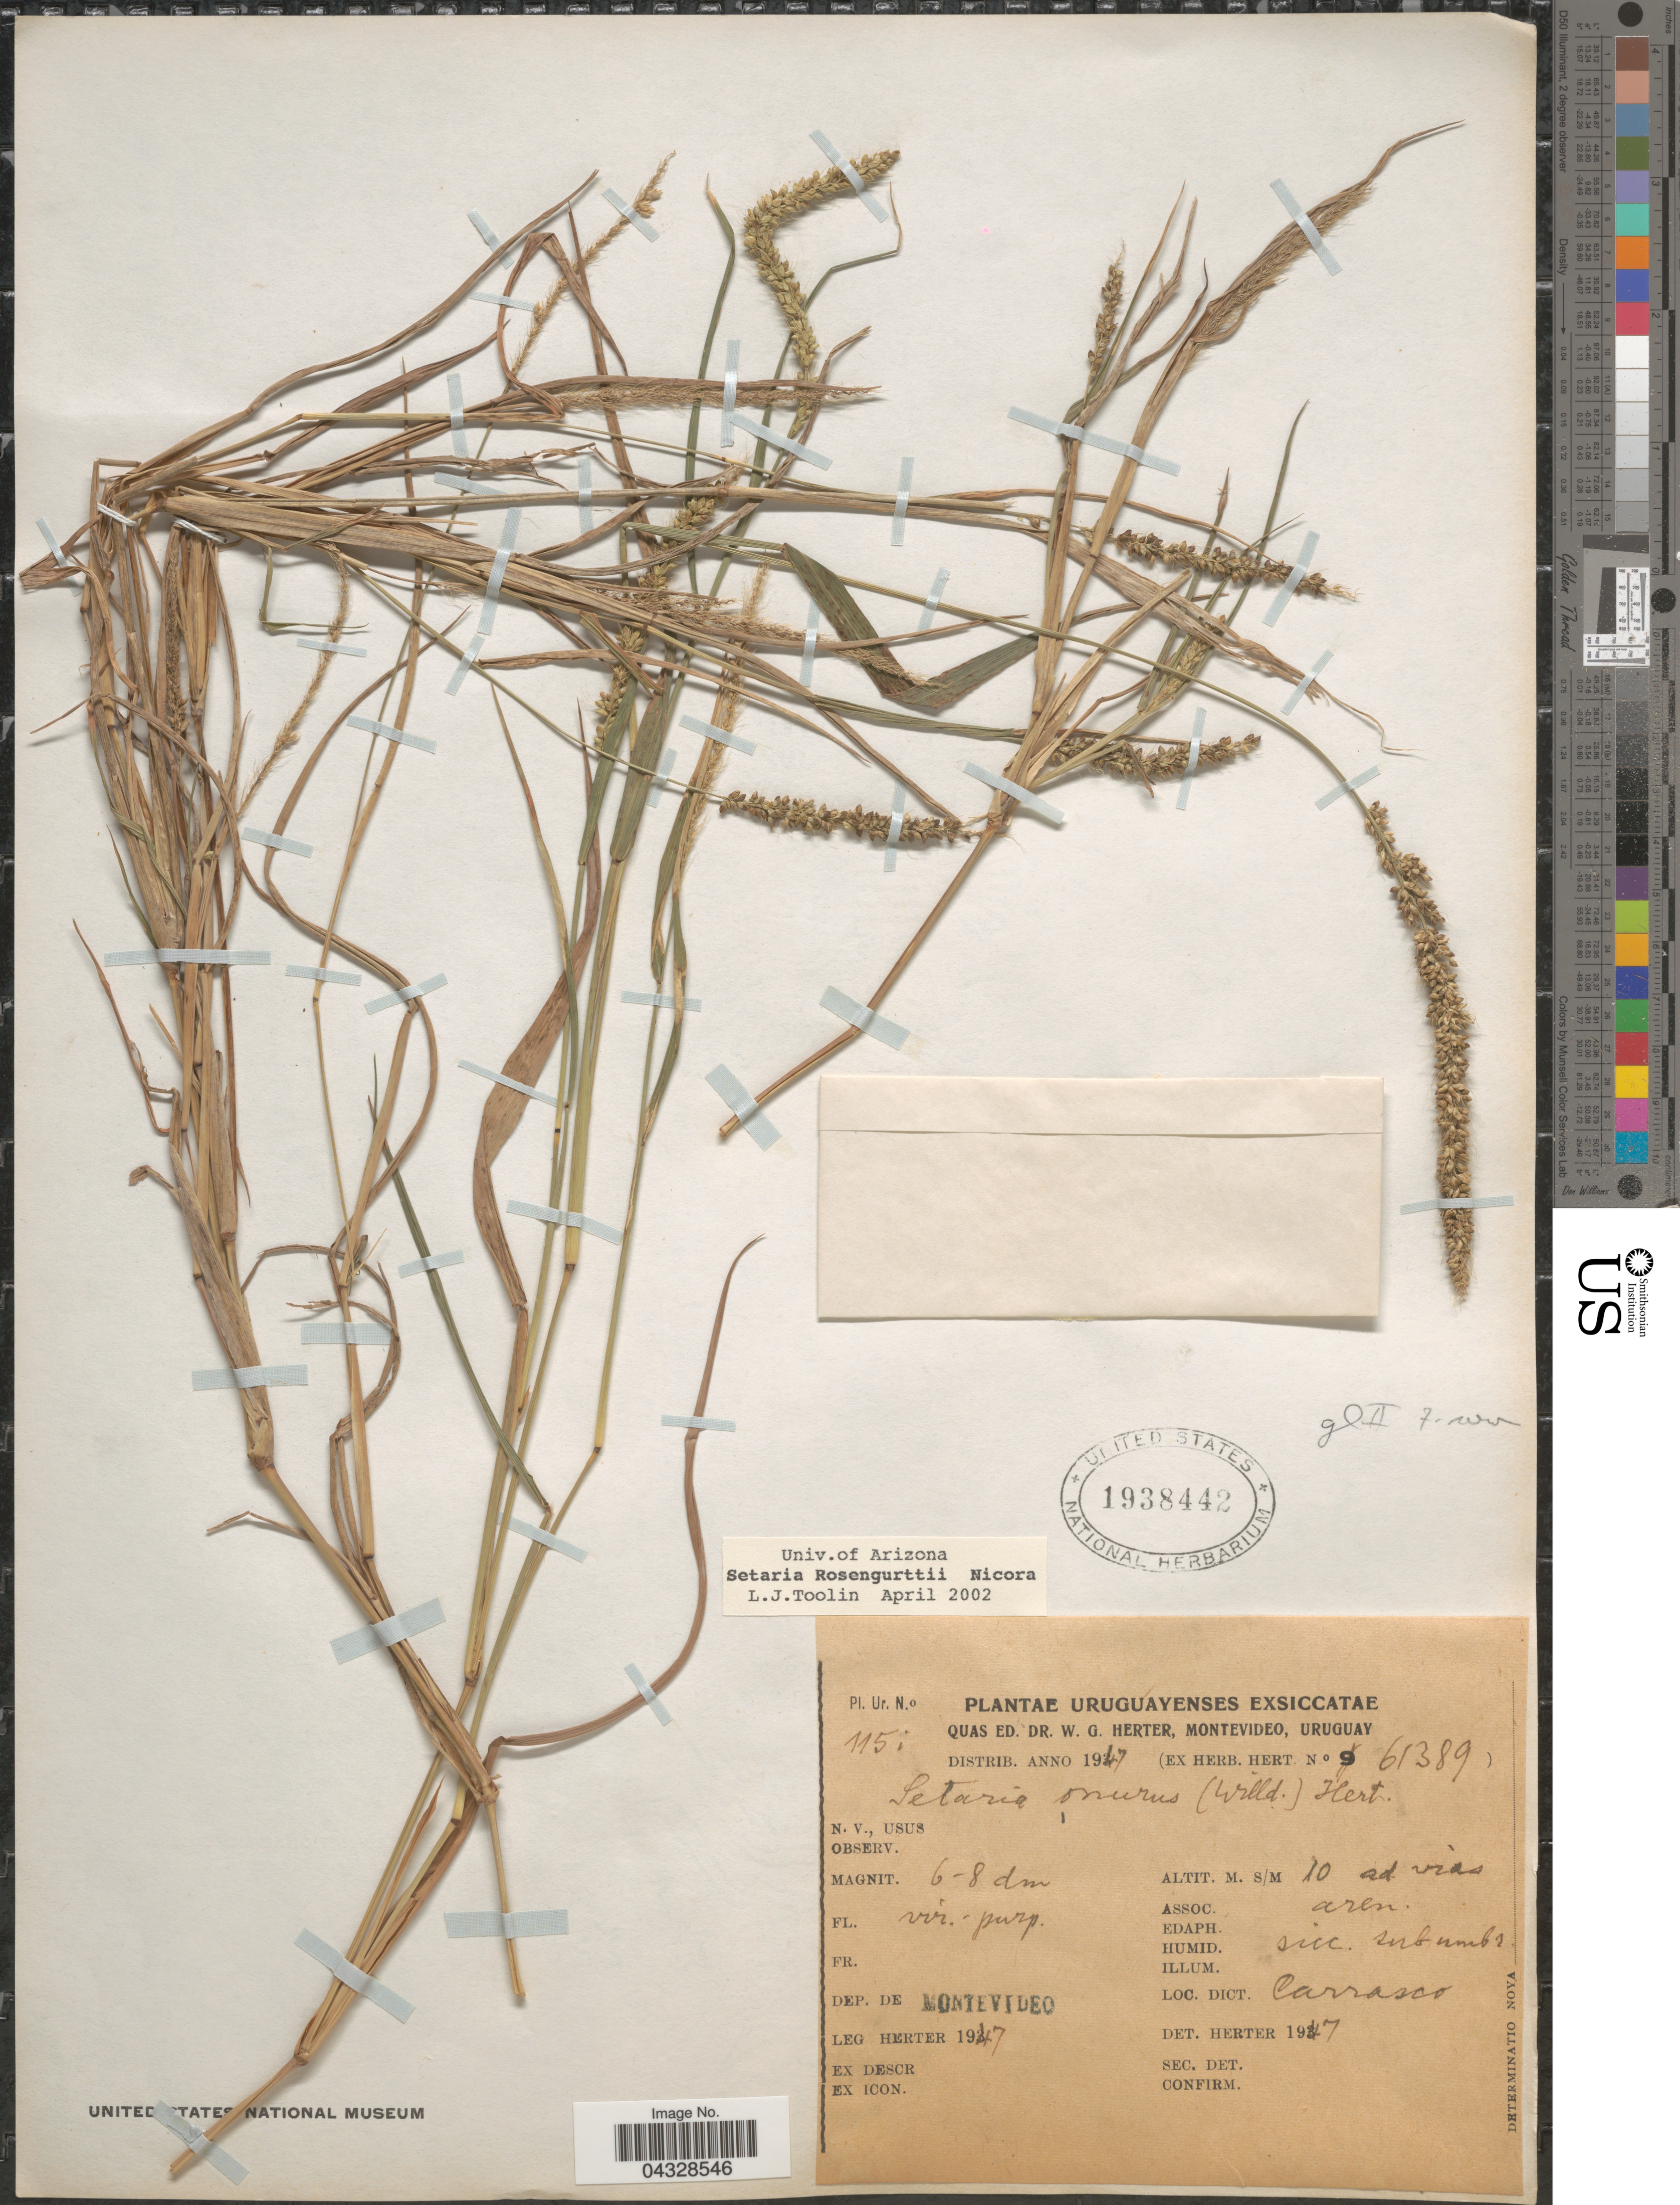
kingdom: Plantae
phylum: Tracheophyta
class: Liliopsida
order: Poales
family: Poaceae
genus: Setaria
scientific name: Setaria rosengurttii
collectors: W. G. Herter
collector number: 115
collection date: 1947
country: Uruguay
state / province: Montevideo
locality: Dep. de Montevideo. Dict. Carrasco.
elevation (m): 10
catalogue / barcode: US 1938442